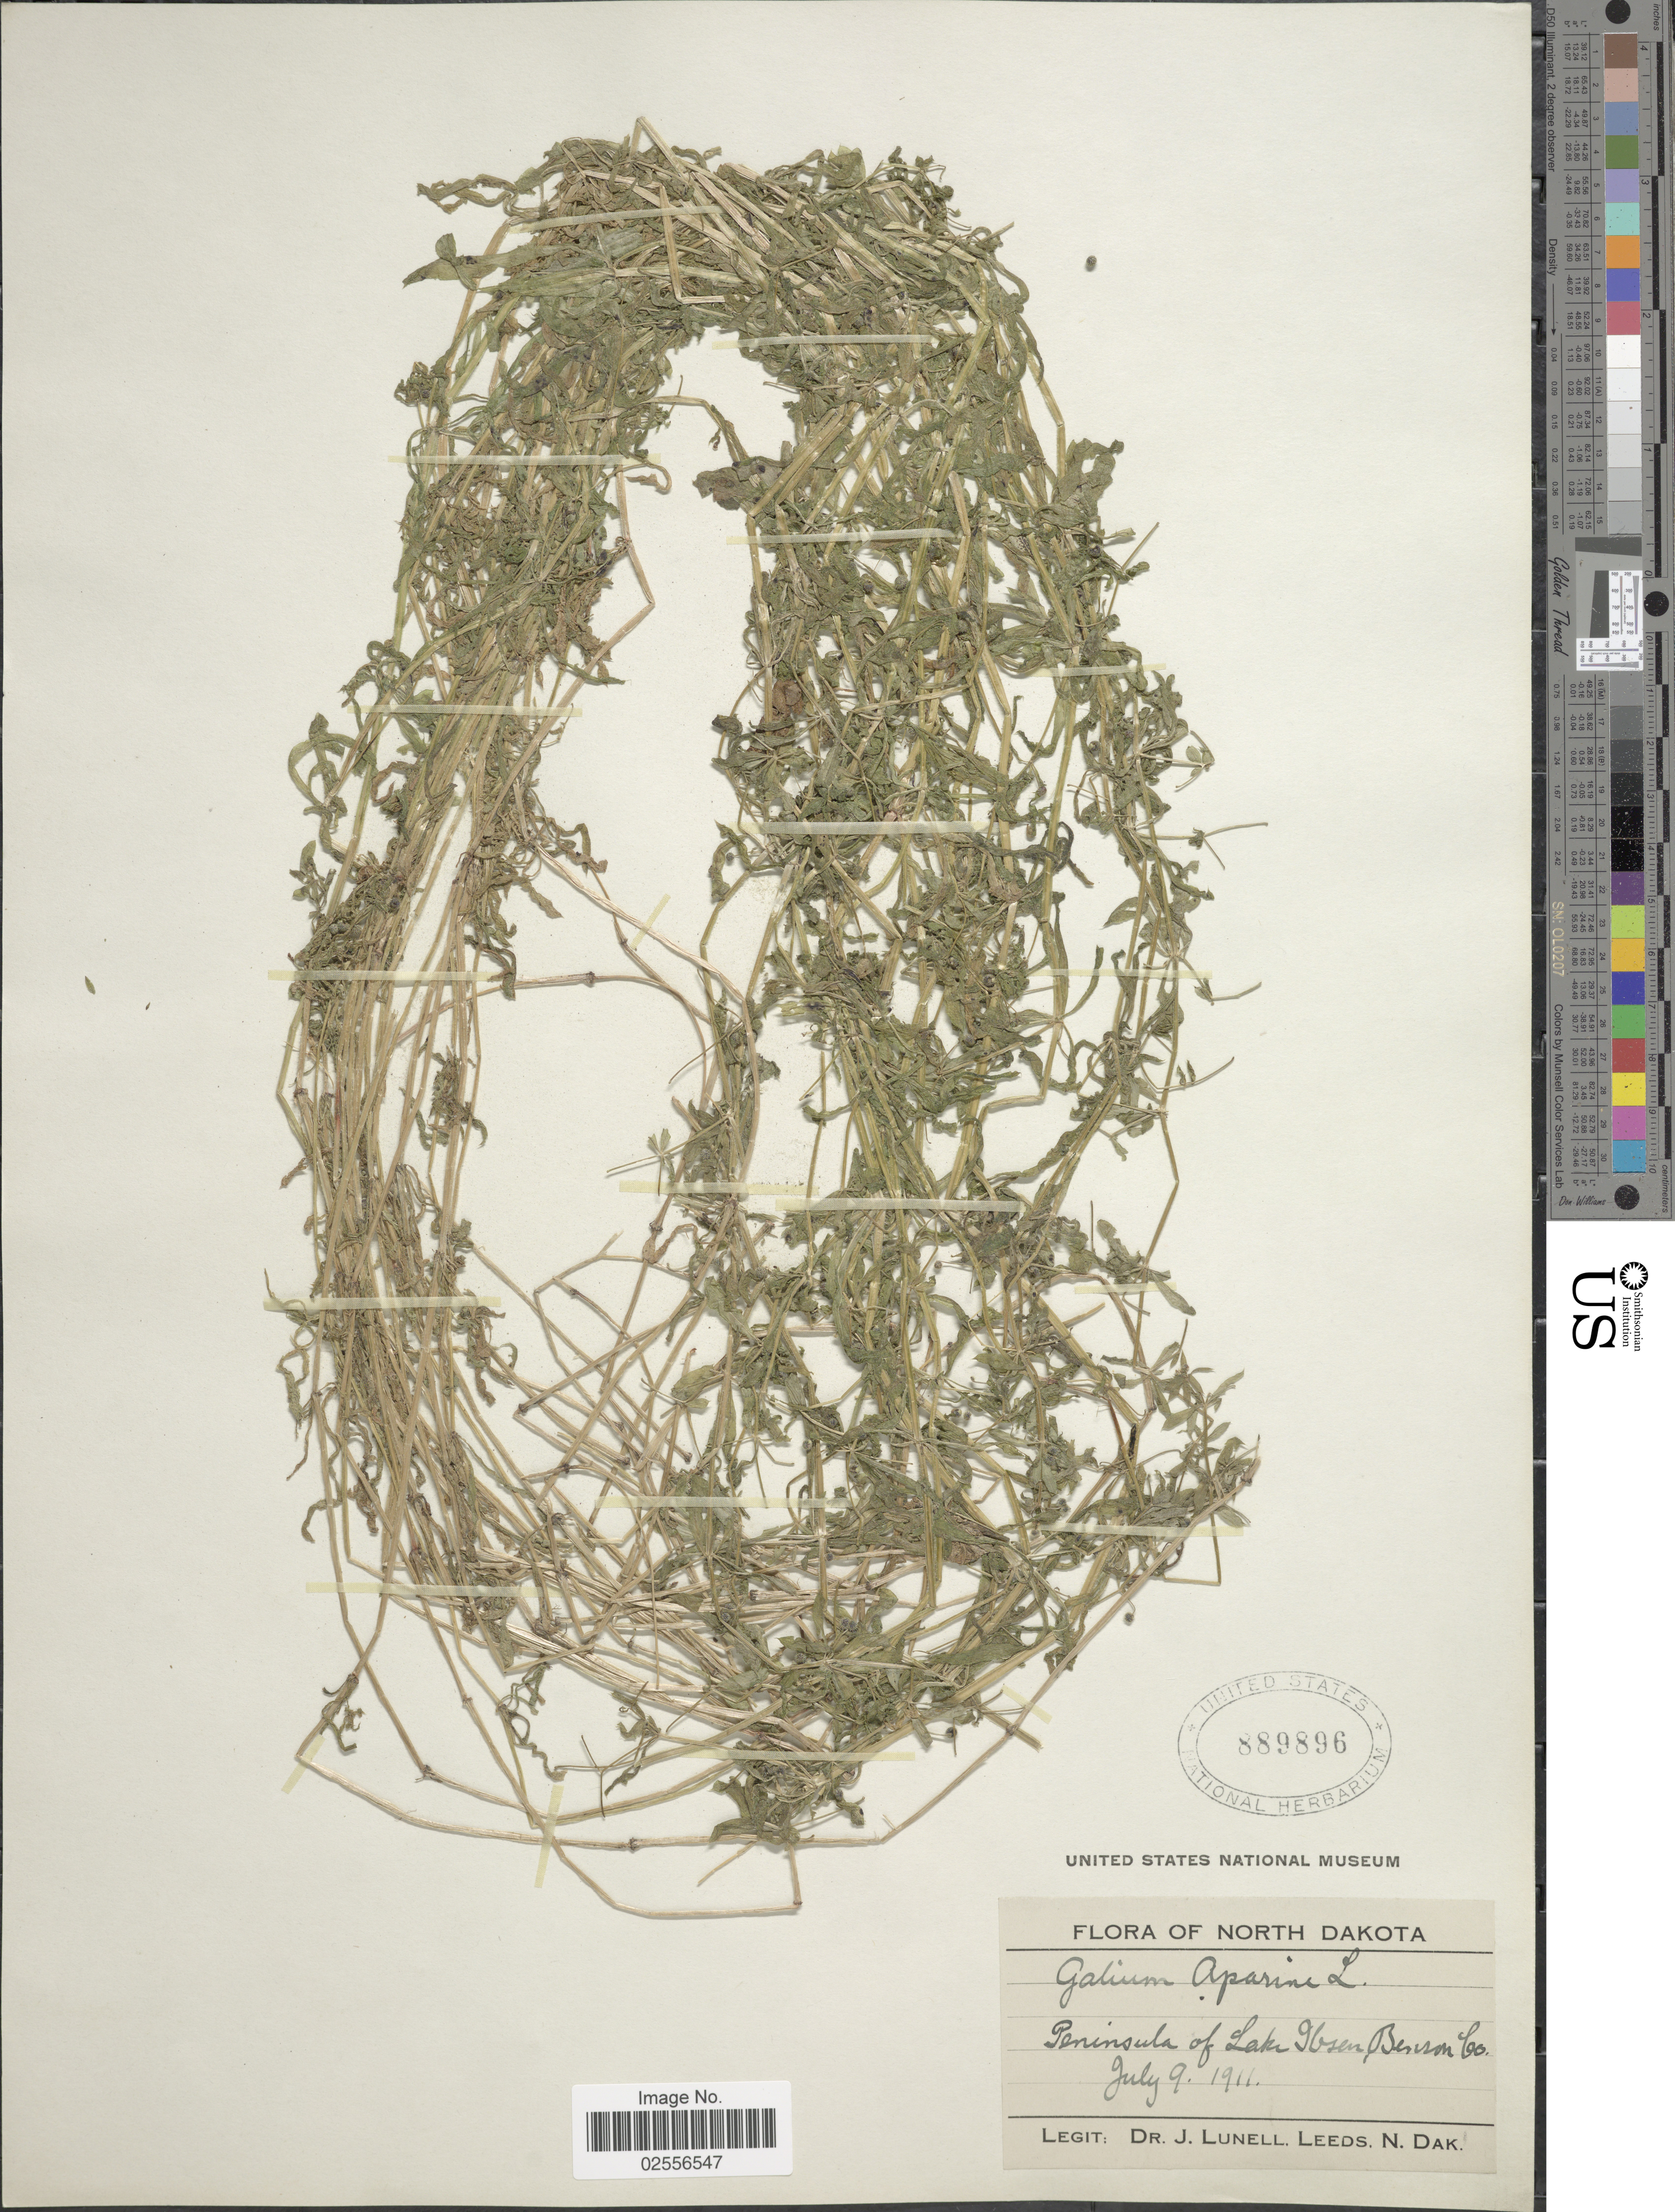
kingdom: Plantae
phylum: Tracheophyta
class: Magnoliopsida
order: Gentianales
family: Rubiaceae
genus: Galium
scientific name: Galium aparine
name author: L.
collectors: J. Lunell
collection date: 1911-07-09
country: United States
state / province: North Dakota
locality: Peninsula of Lake Ibsen, benson Co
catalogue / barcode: US 889896